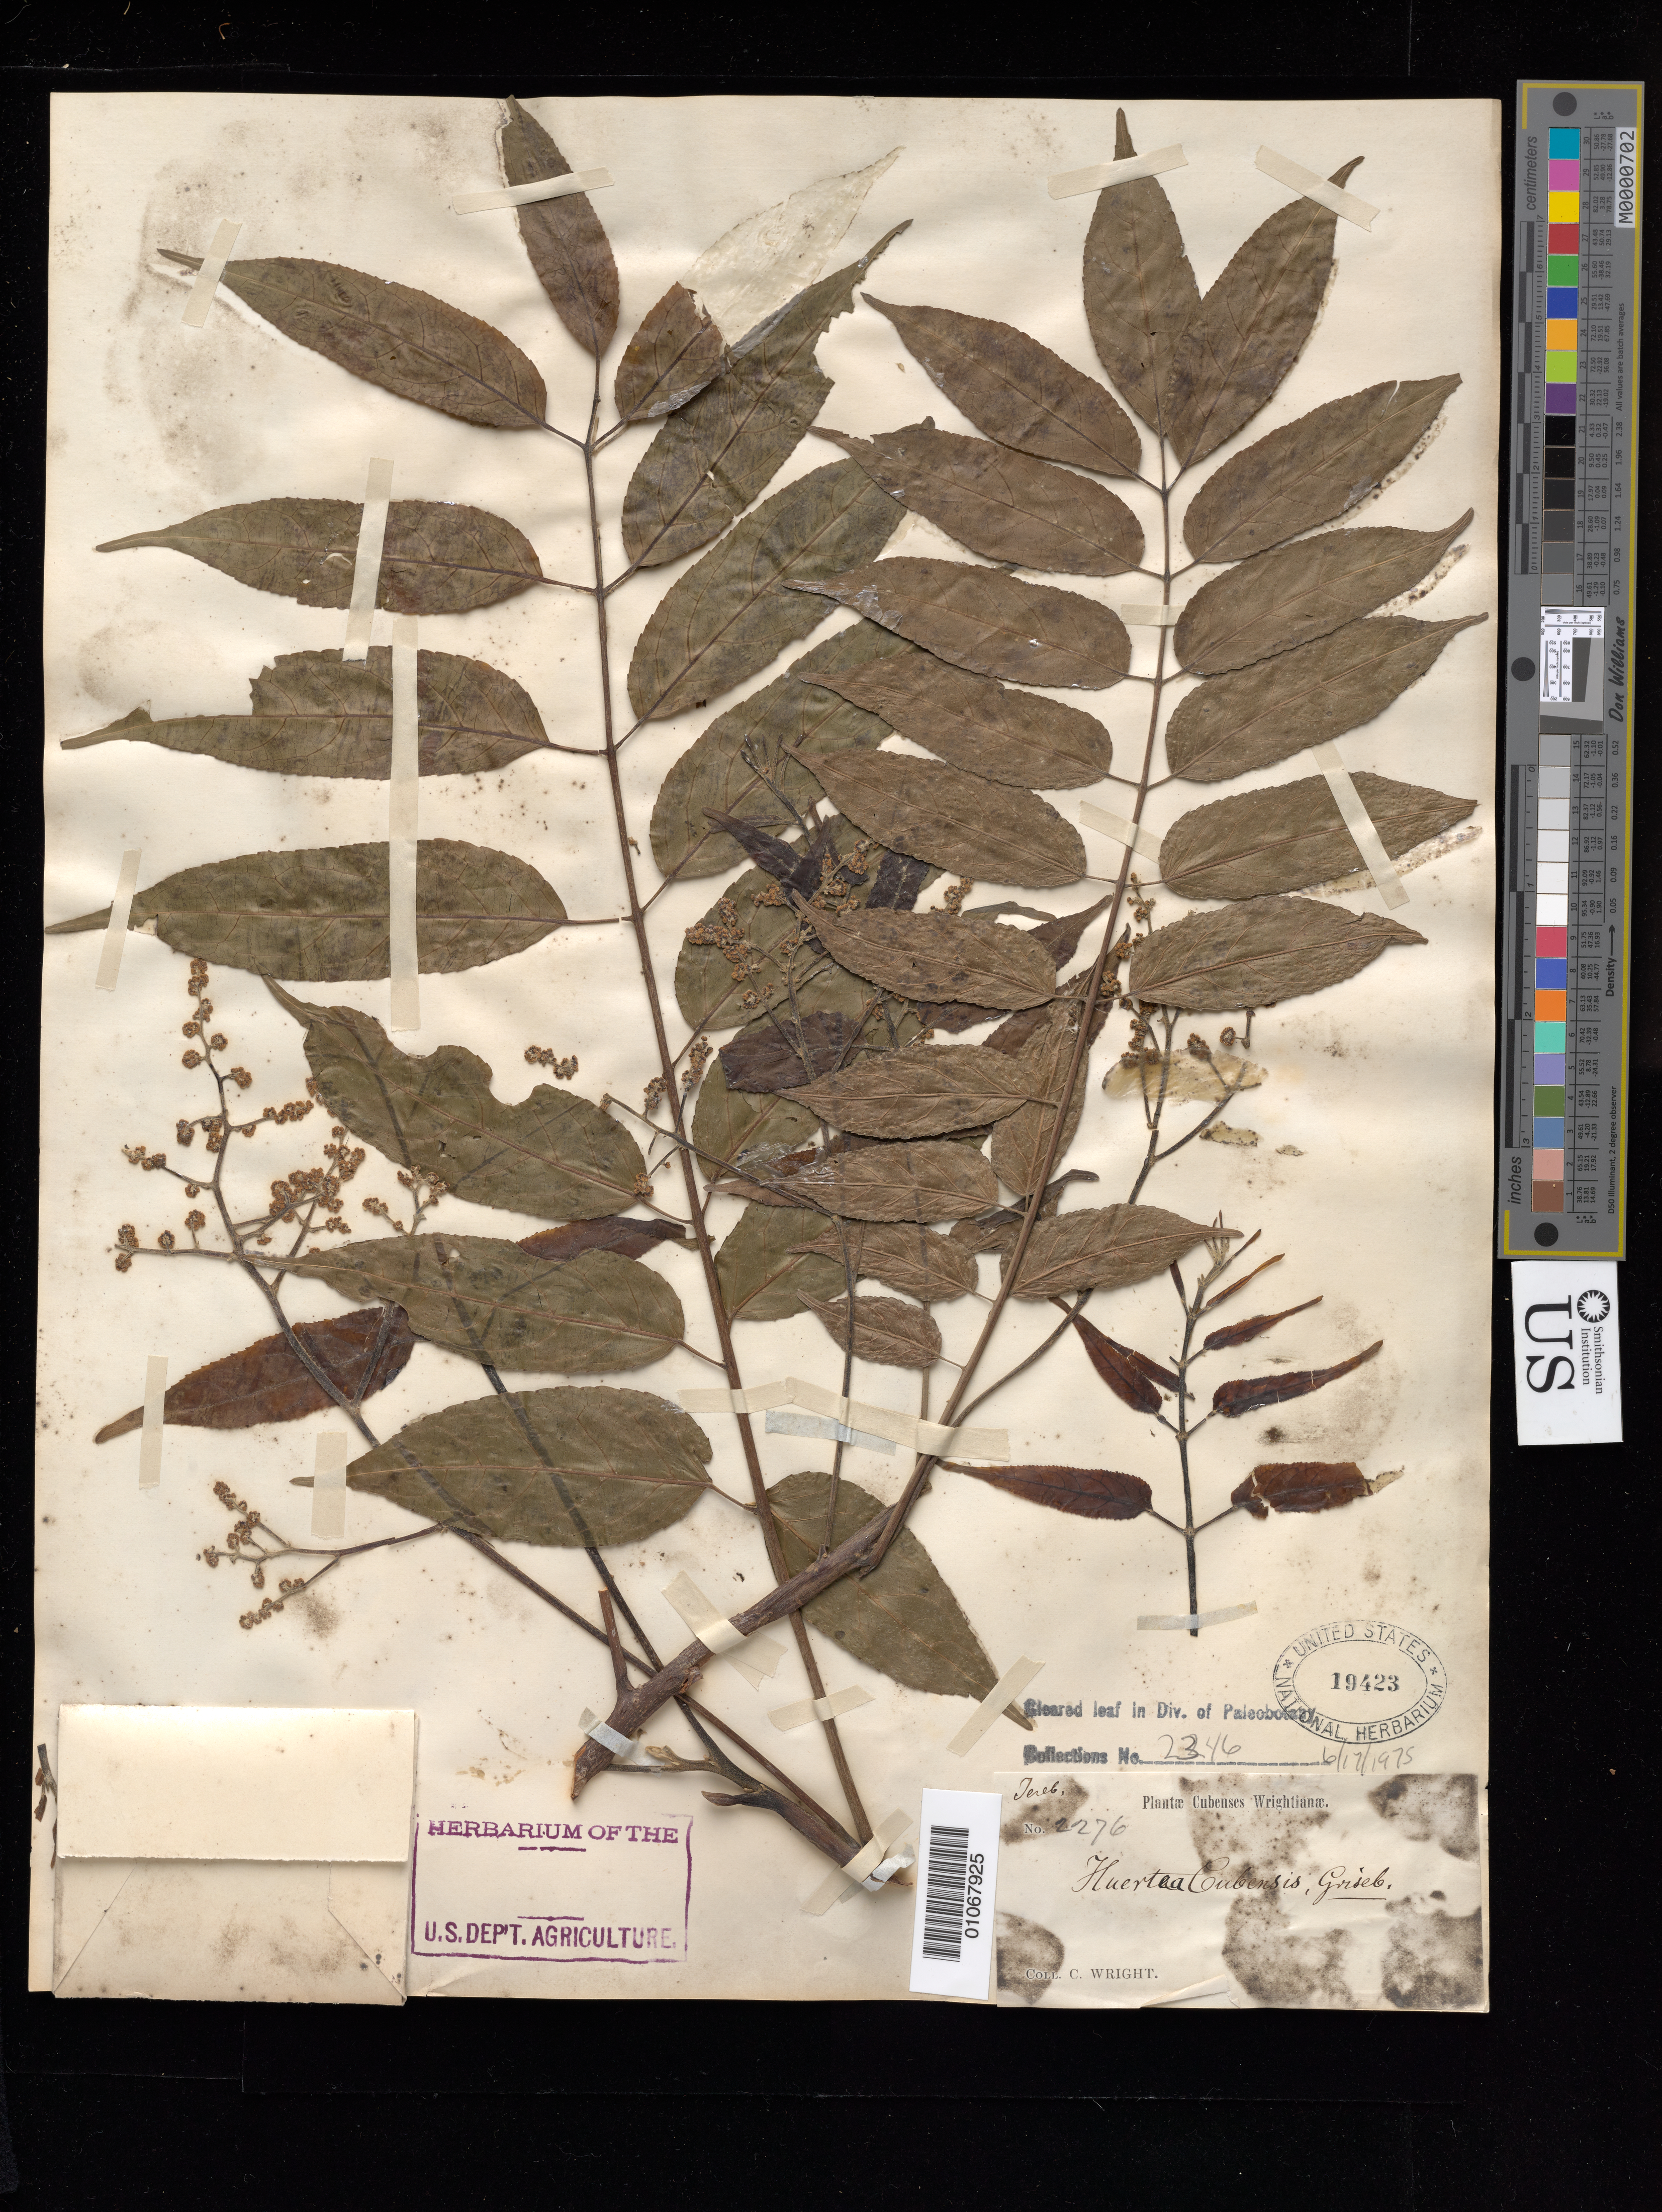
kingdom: Plantae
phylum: Tracheophyta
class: Magnoliopsida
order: Huerteales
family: Tapisciaceae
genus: Huertea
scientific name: Huertea cubensis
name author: Griseb.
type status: Type Collection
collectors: C. Wright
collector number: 2276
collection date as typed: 1800 to 1899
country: Cuba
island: Cuba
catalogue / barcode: US 19423